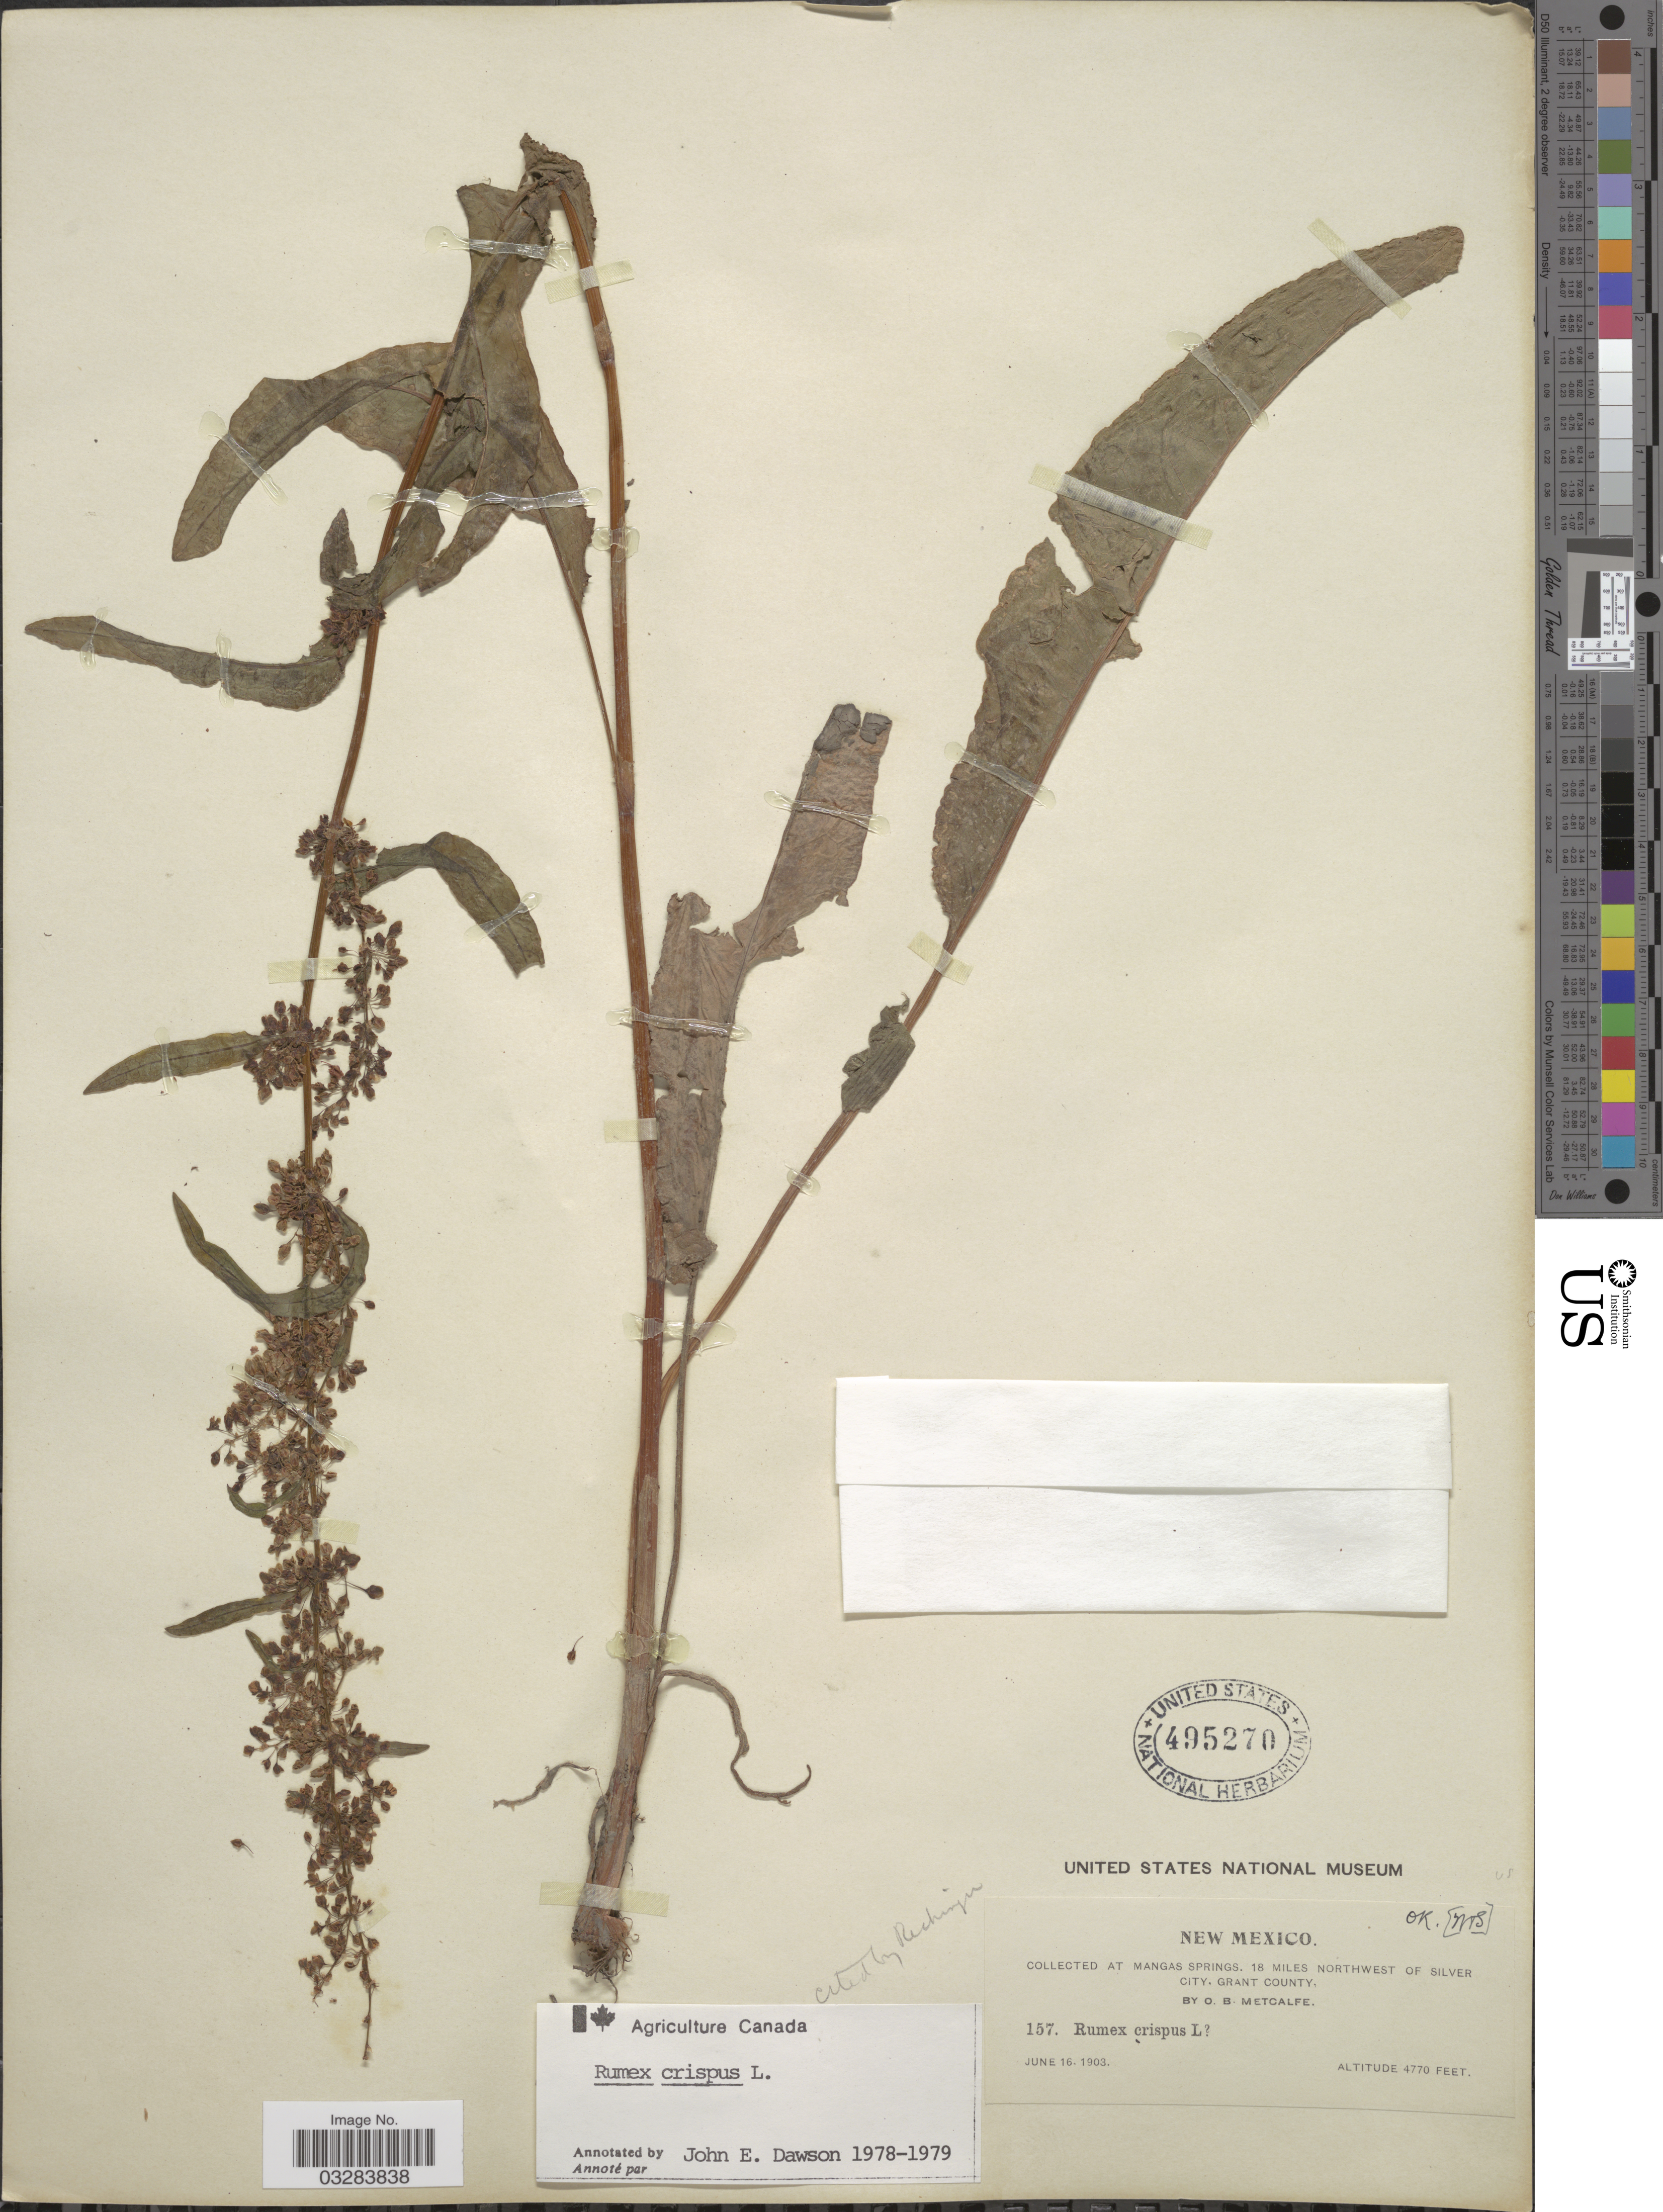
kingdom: Plantae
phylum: Tracheophyta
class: Magnoliopsida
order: Caryophyllales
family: Polygonaceae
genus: Rumex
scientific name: Rumex crispus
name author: L.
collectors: O. B. Metcalfe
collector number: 157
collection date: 1903-06-16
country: United States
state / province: New Mexico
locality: At Mangas Springs, 18 miles northwest of Silver City, Grant County.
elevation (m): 1454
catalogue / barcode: US 495270